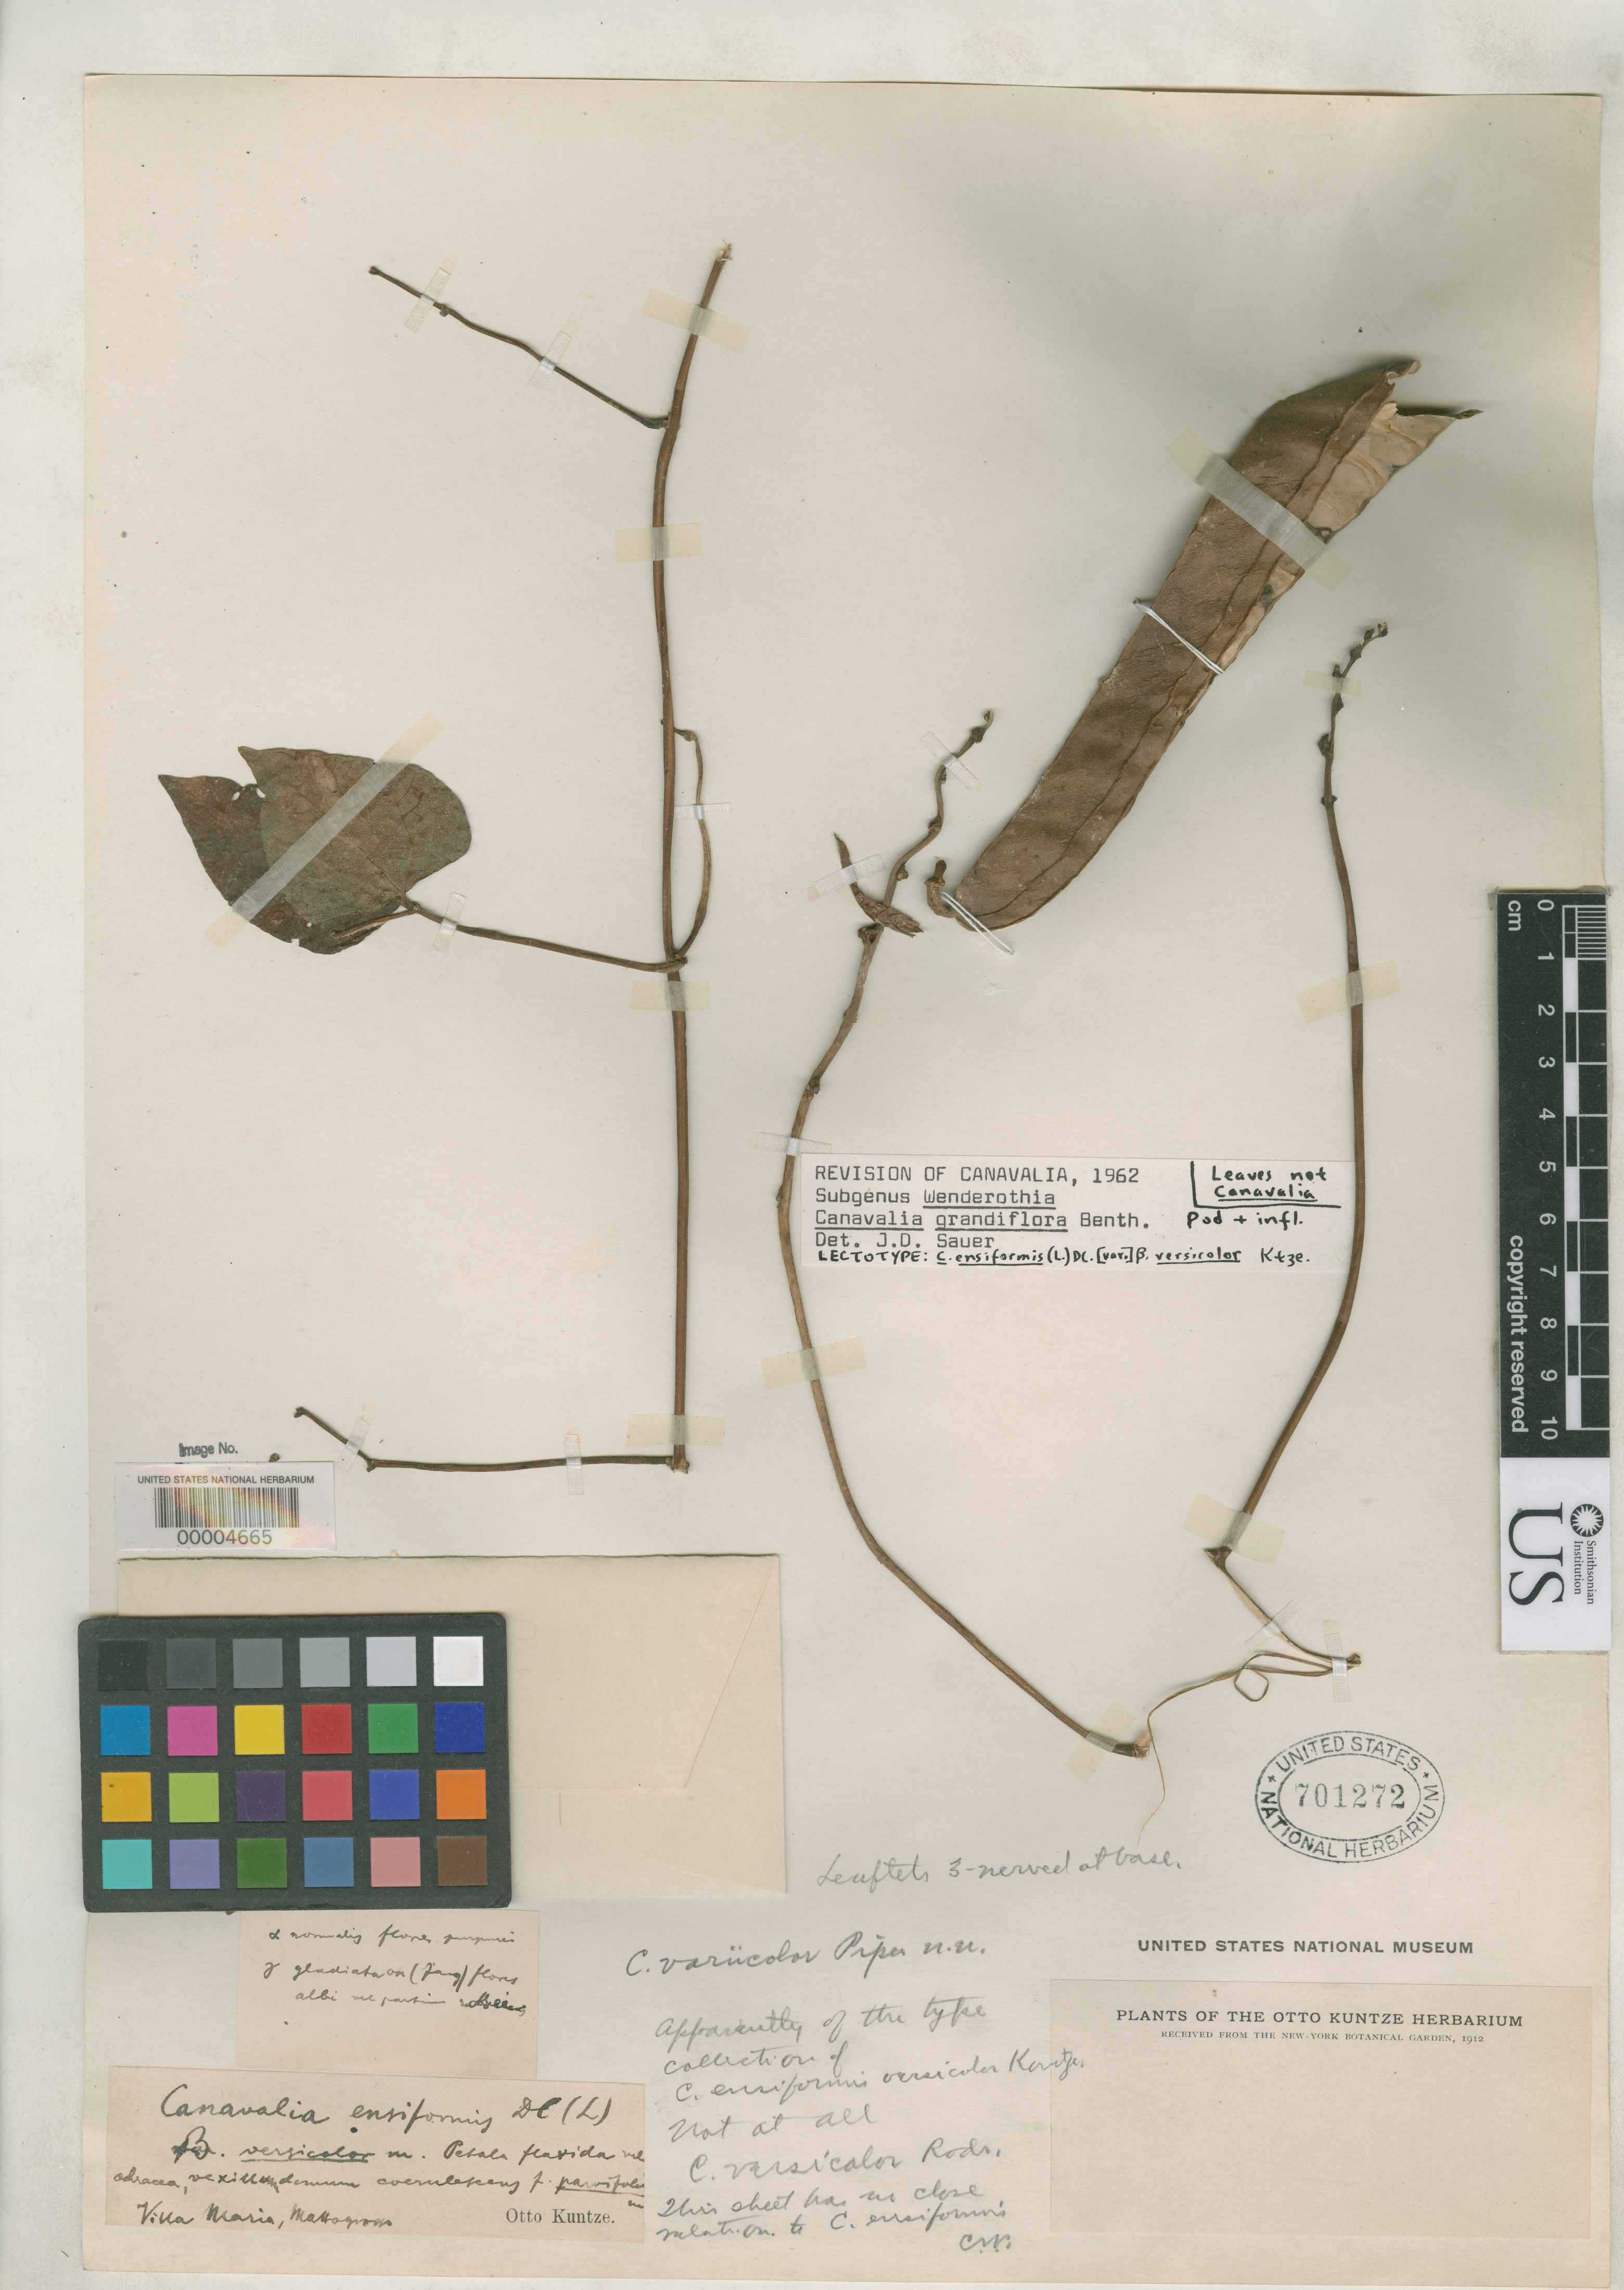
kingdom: Plantae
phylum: Tracheophyta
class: Magnoliopsida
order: Fabales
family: Fabaceae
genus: Canavalia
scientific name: Canavalia ensiformis var. versicolor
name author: Kuntze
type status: Holotype; Type Collection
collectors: C.E.O. Kuntze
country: Brazil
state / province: Mato Grosso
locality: Villa Maria.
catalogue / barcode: US 701272